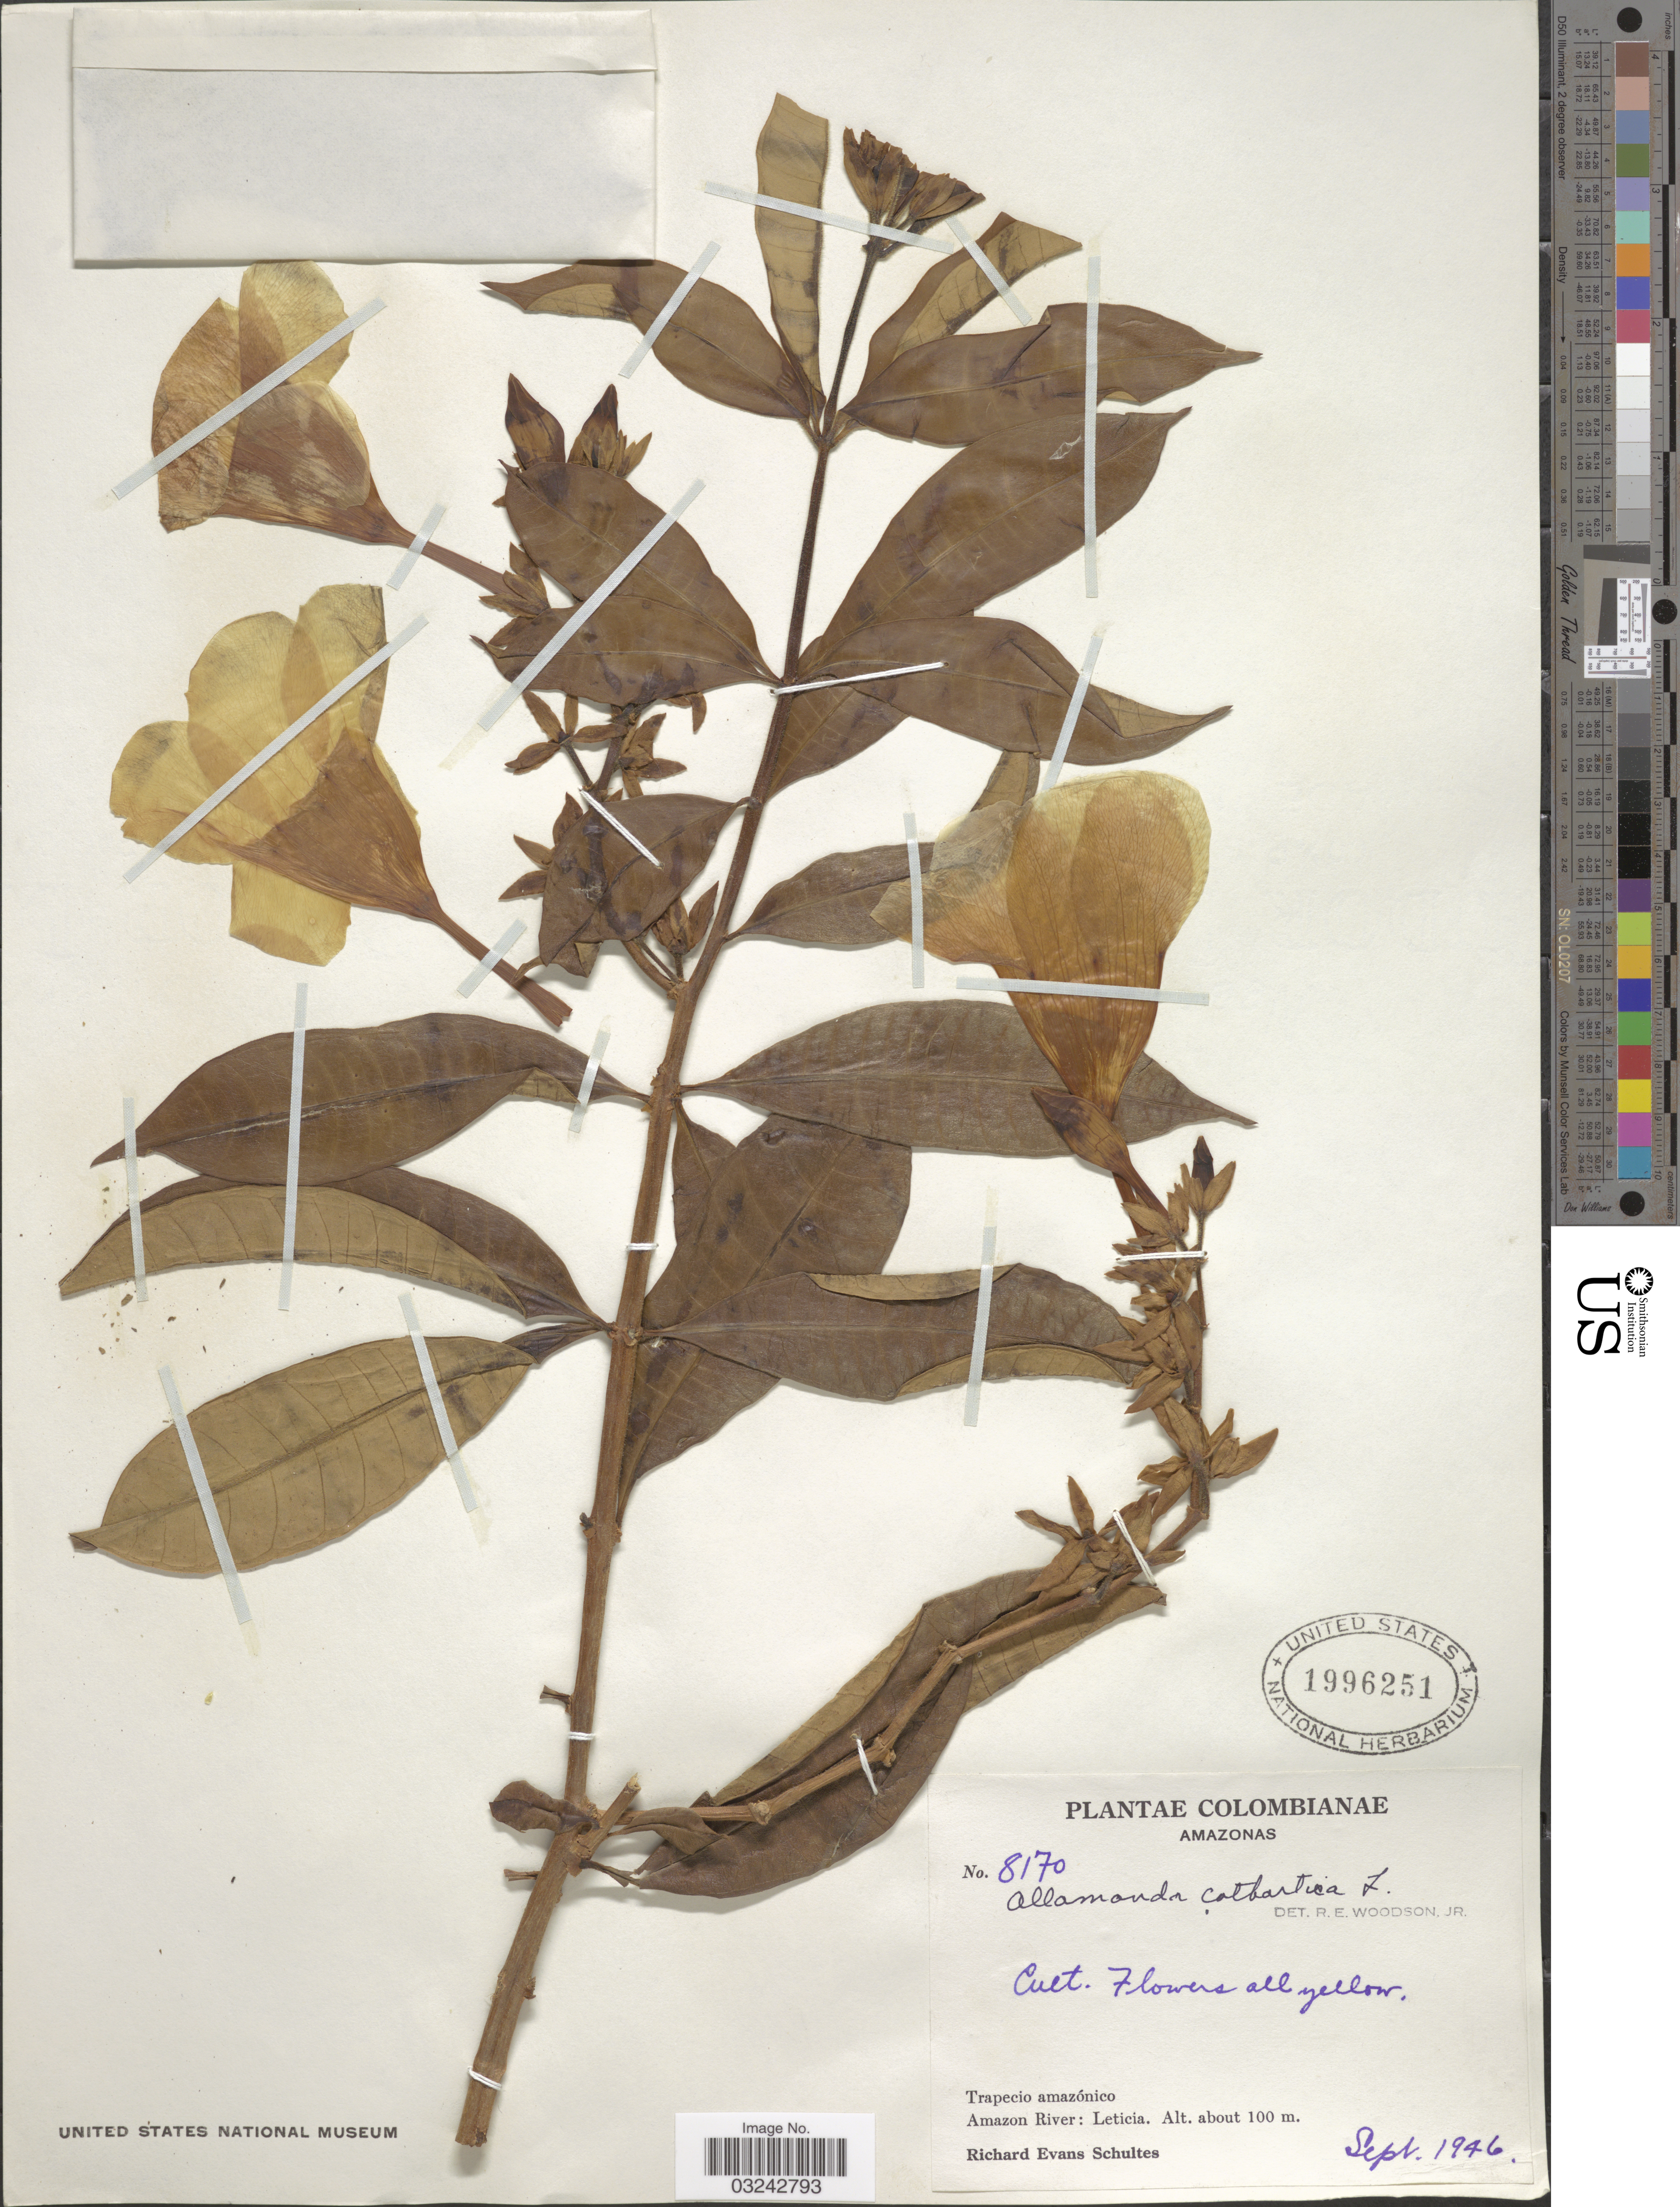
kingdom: Plantae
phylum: Tracheophyta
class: Magnoliopsida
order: Gentianales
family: Apocynaceae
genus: Allamanda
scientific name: Allamanda cathartica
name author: L.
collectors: J. Cuatrecasas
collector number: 8170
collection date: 1946-09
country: Colombia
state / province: Amazônas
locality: Trapecio amazónico. Amazon River: Leticia.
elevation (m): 100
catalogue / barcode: US 1996251